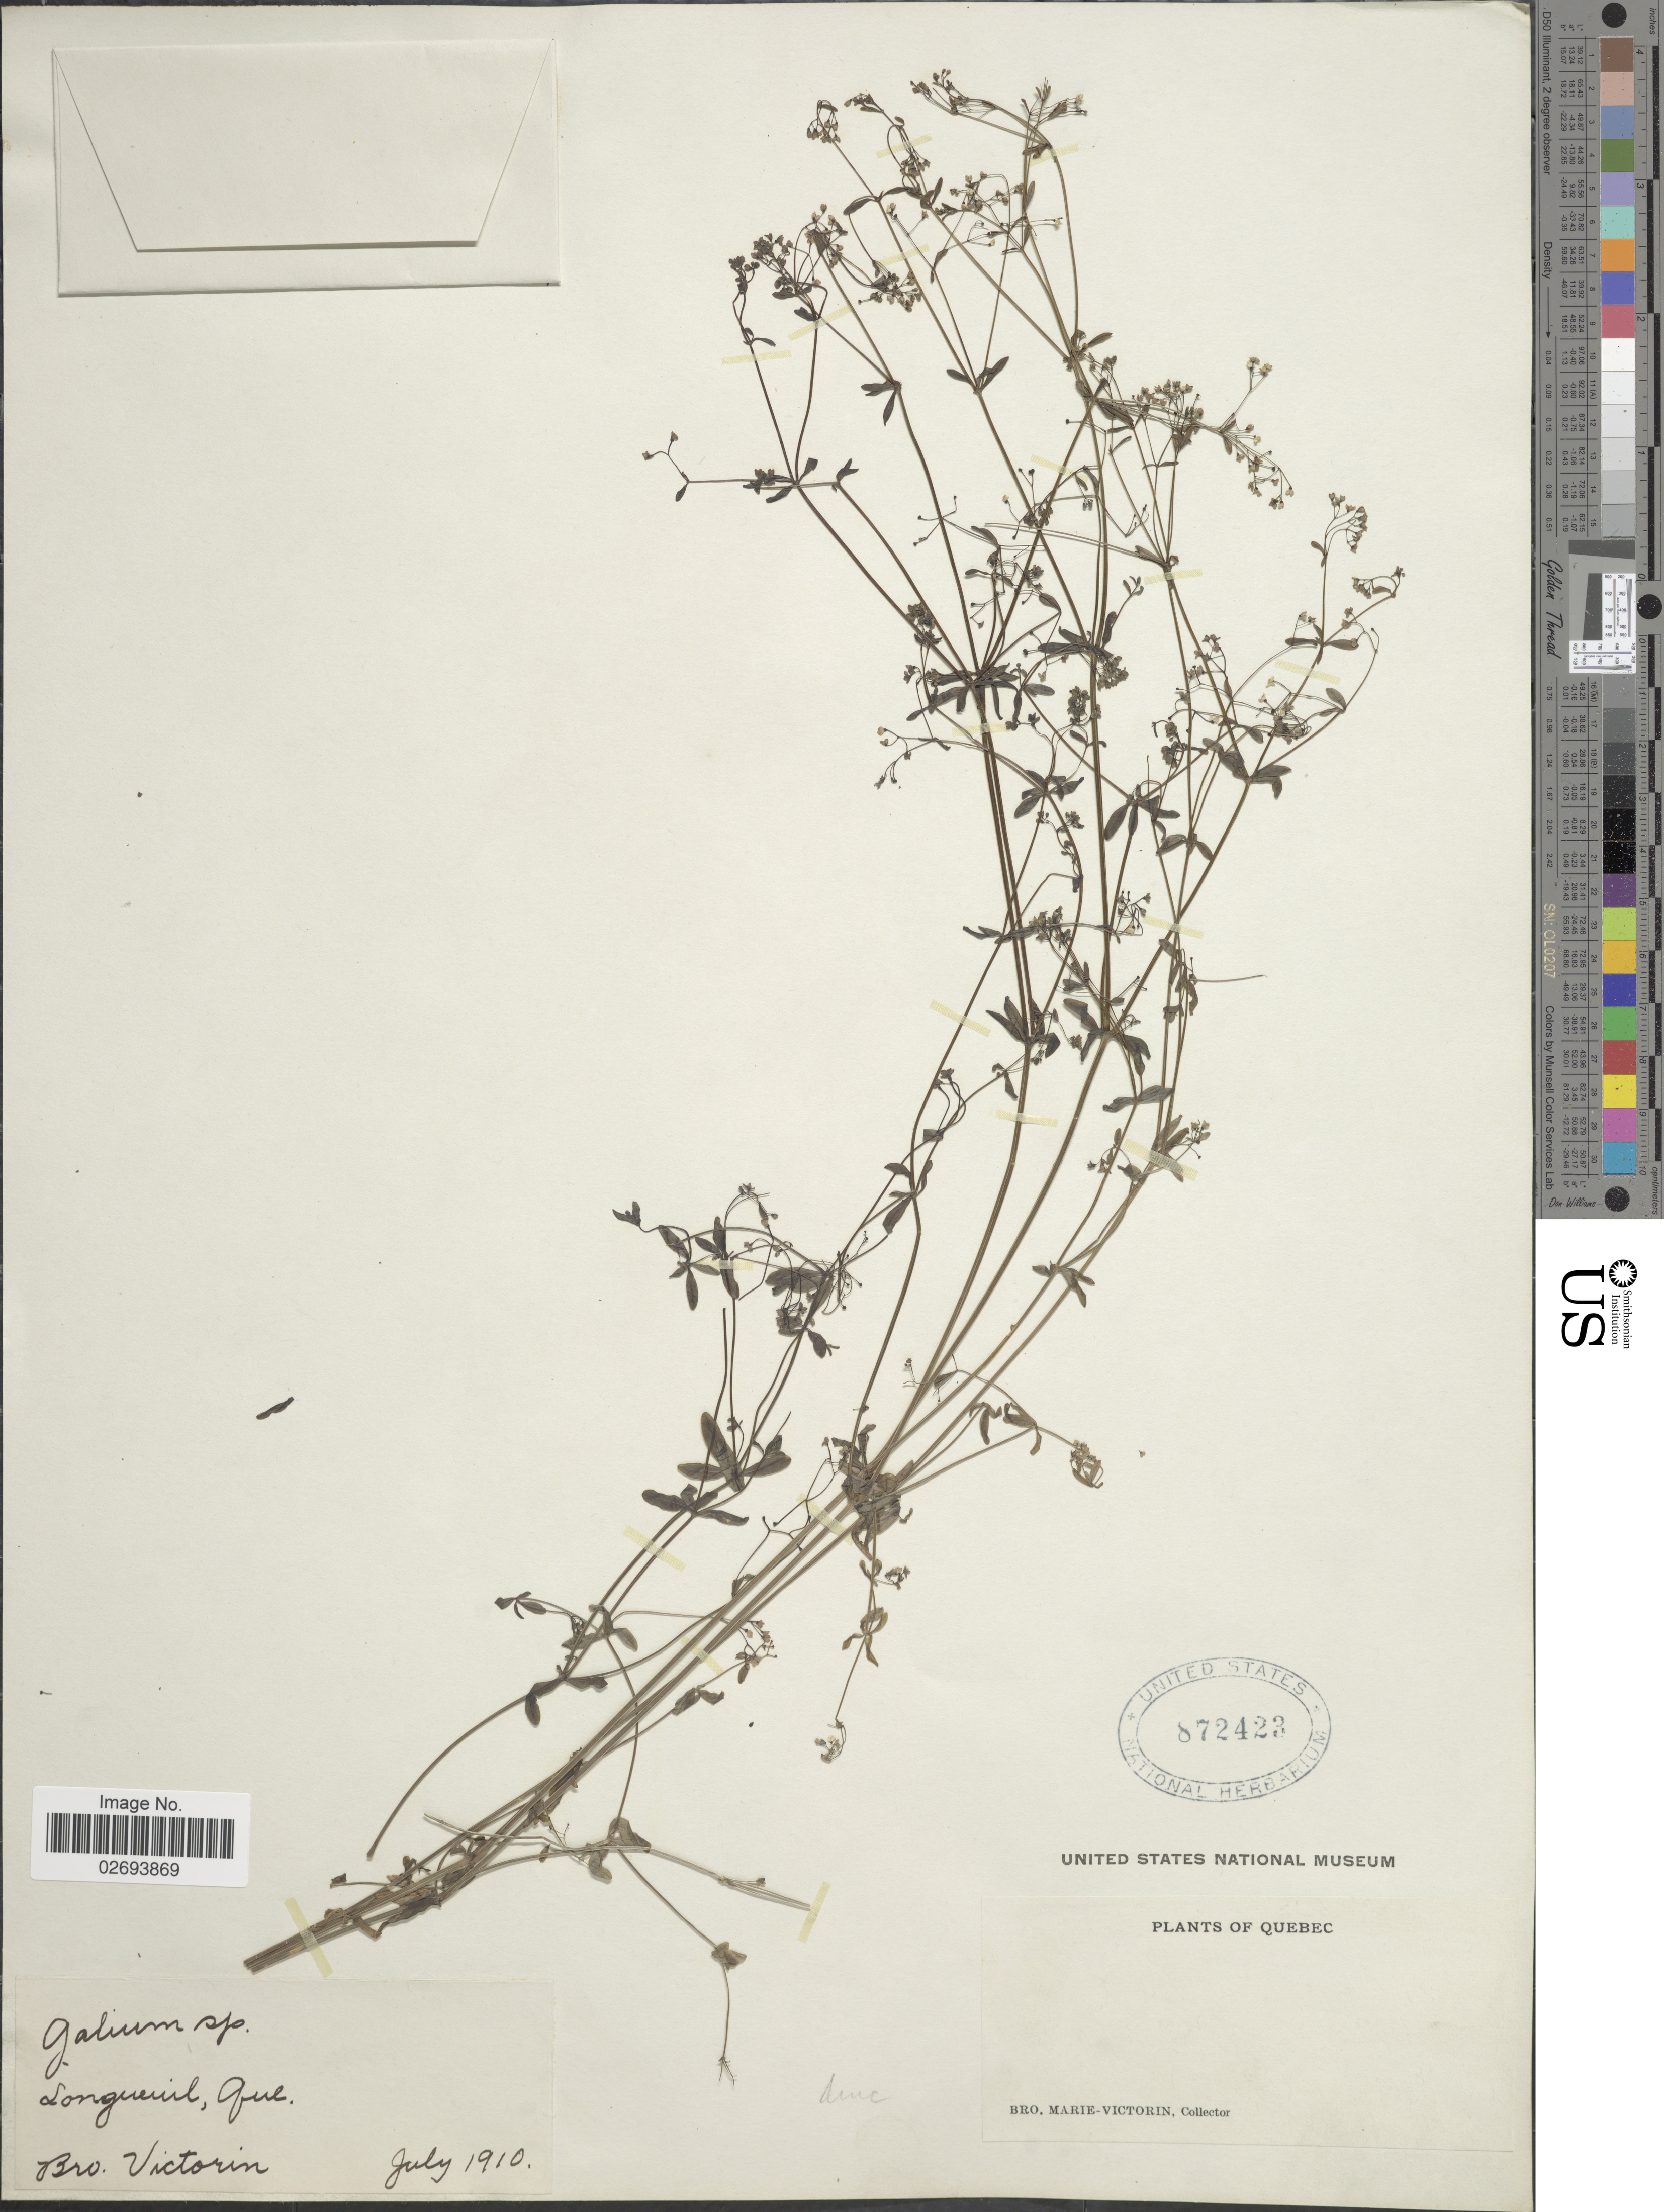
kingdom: Plantae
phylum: Tracheophyta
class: Magnoliopsida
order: Gentianales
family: Rubiaceae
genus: Galium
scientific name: Galium tinctorium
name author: (L.) Scop.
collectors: B. Victorin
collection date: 1910-07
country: Canada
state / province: Quebec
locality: Longueuil.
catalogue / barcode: US 872423